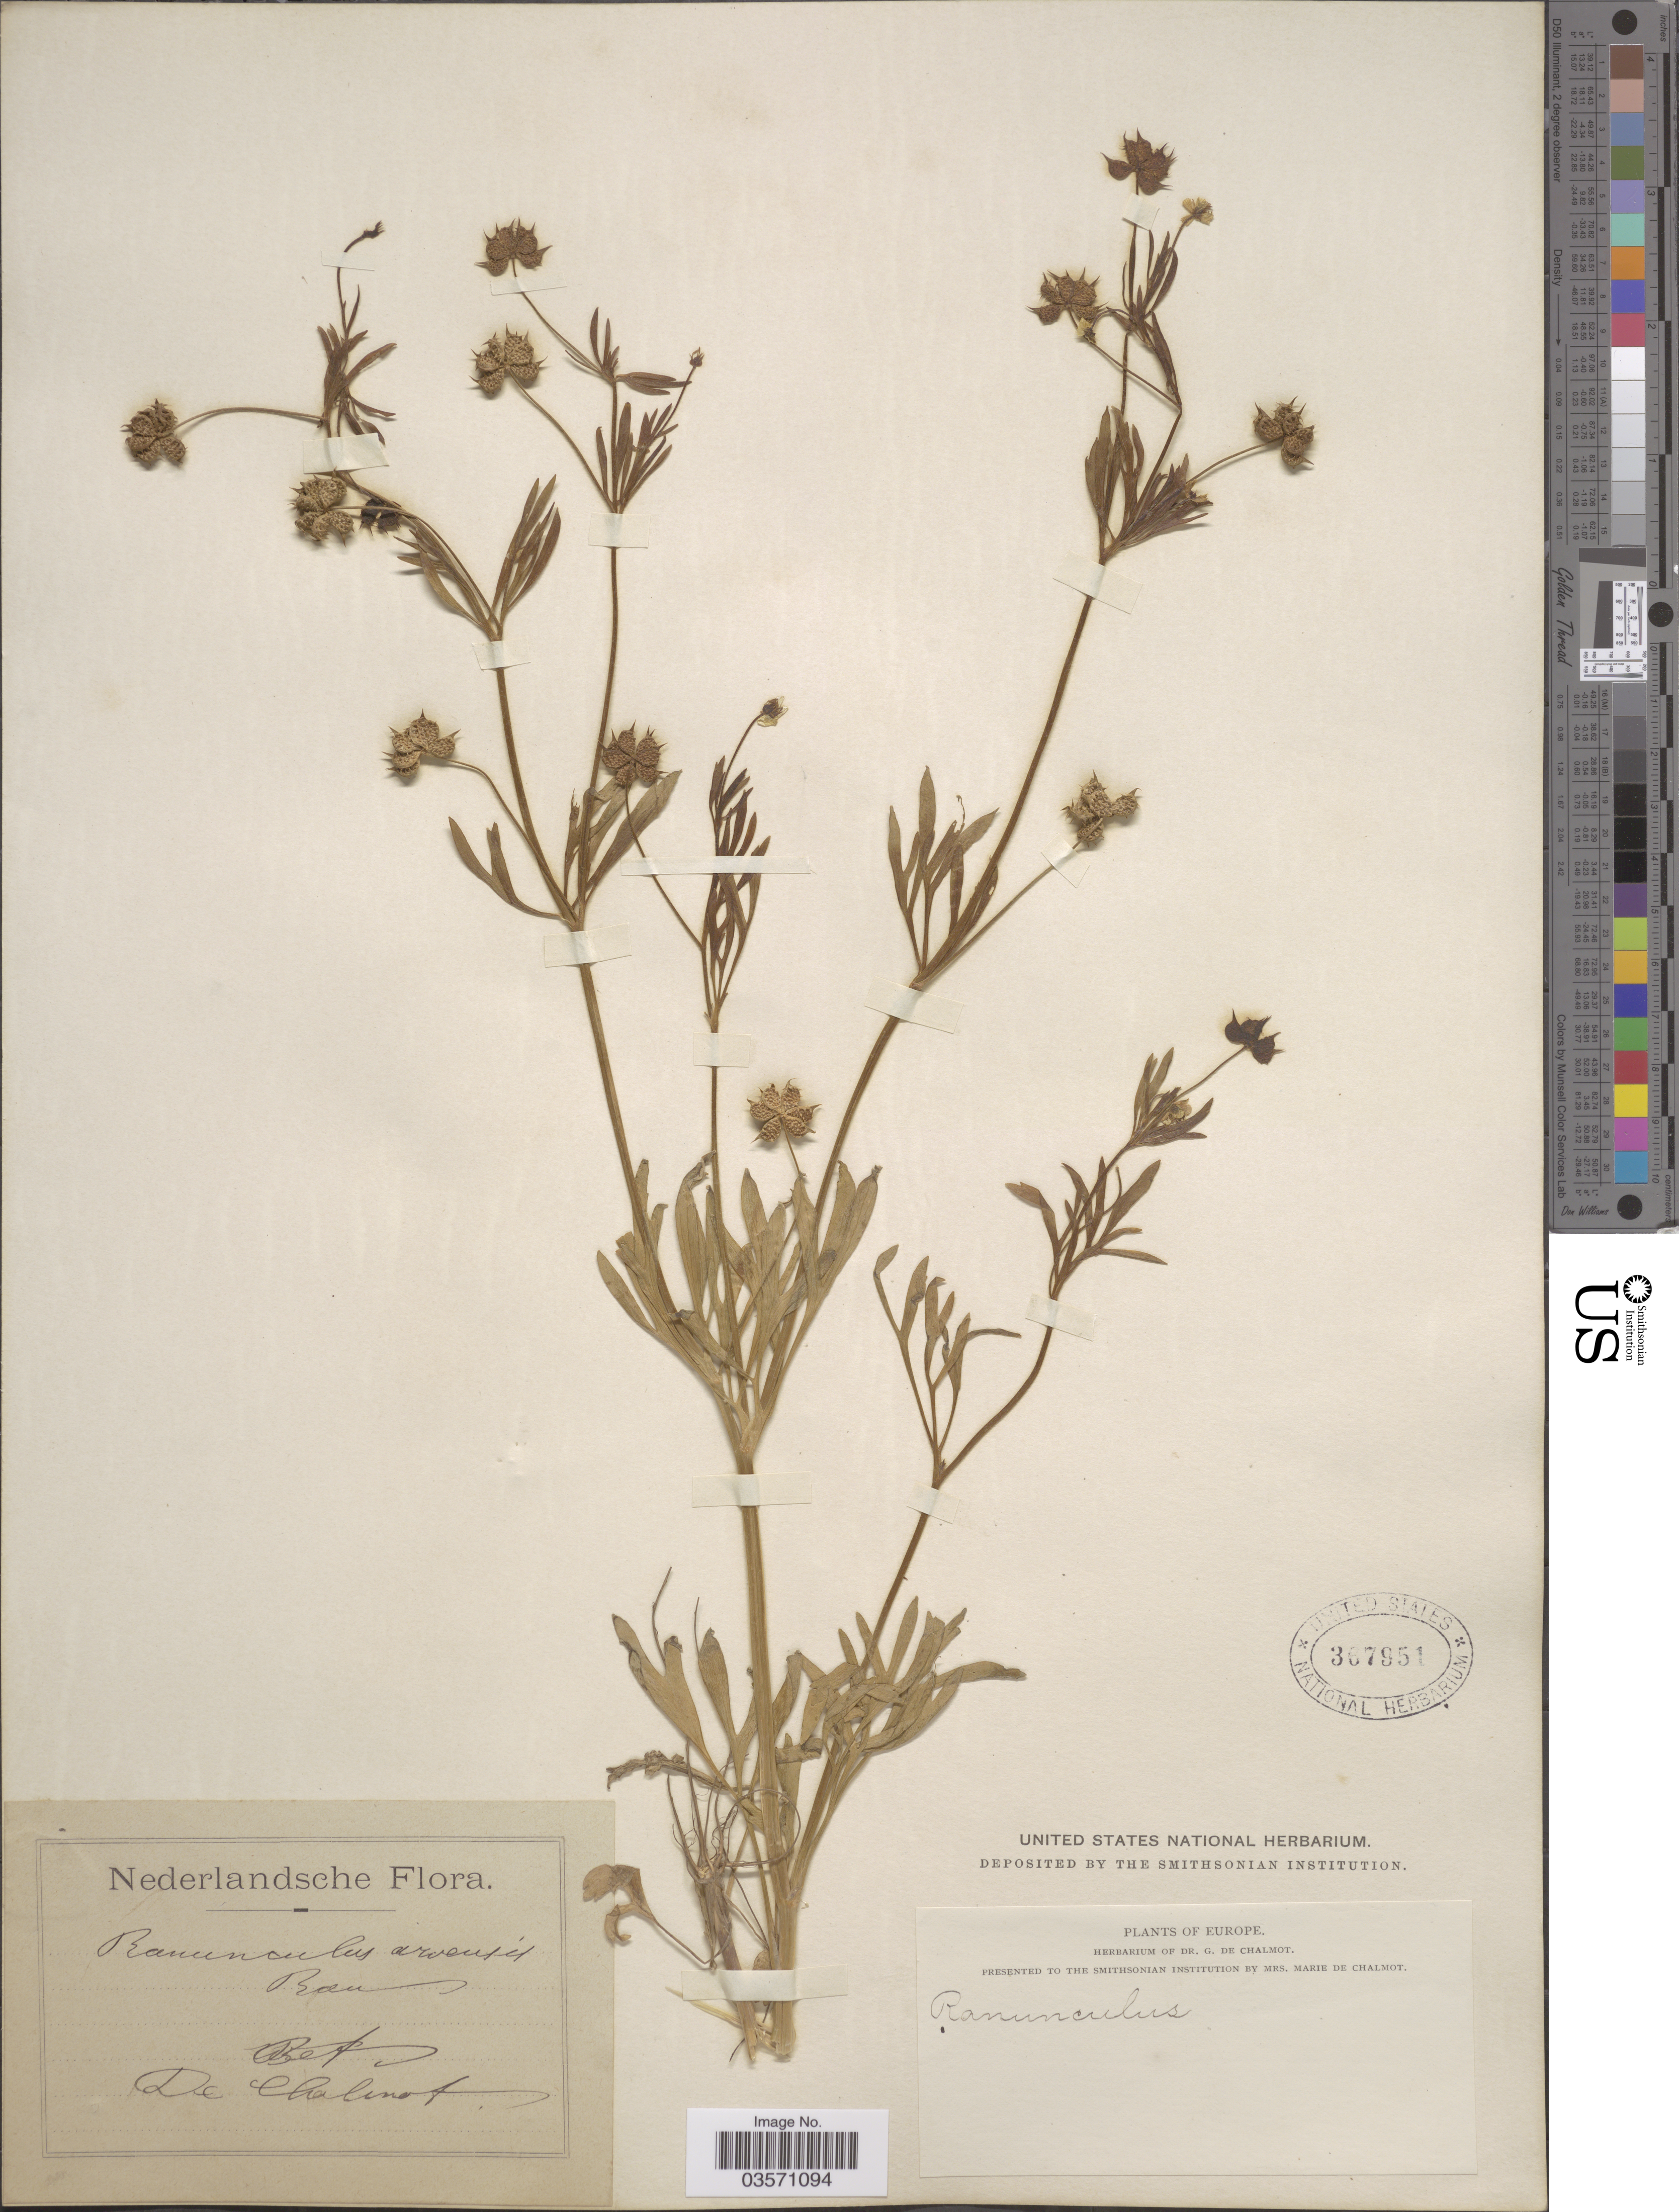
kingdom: Plantae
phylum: Tracheophyta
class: Magnoliopsida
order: Ranunculales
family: Ranunculaceae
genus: Ranunculus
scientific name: Ranunculus arvensis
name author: L.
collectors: G. de Chalmot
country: Netherlands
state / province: Gelderland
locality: Bet.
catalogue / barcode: US 367951